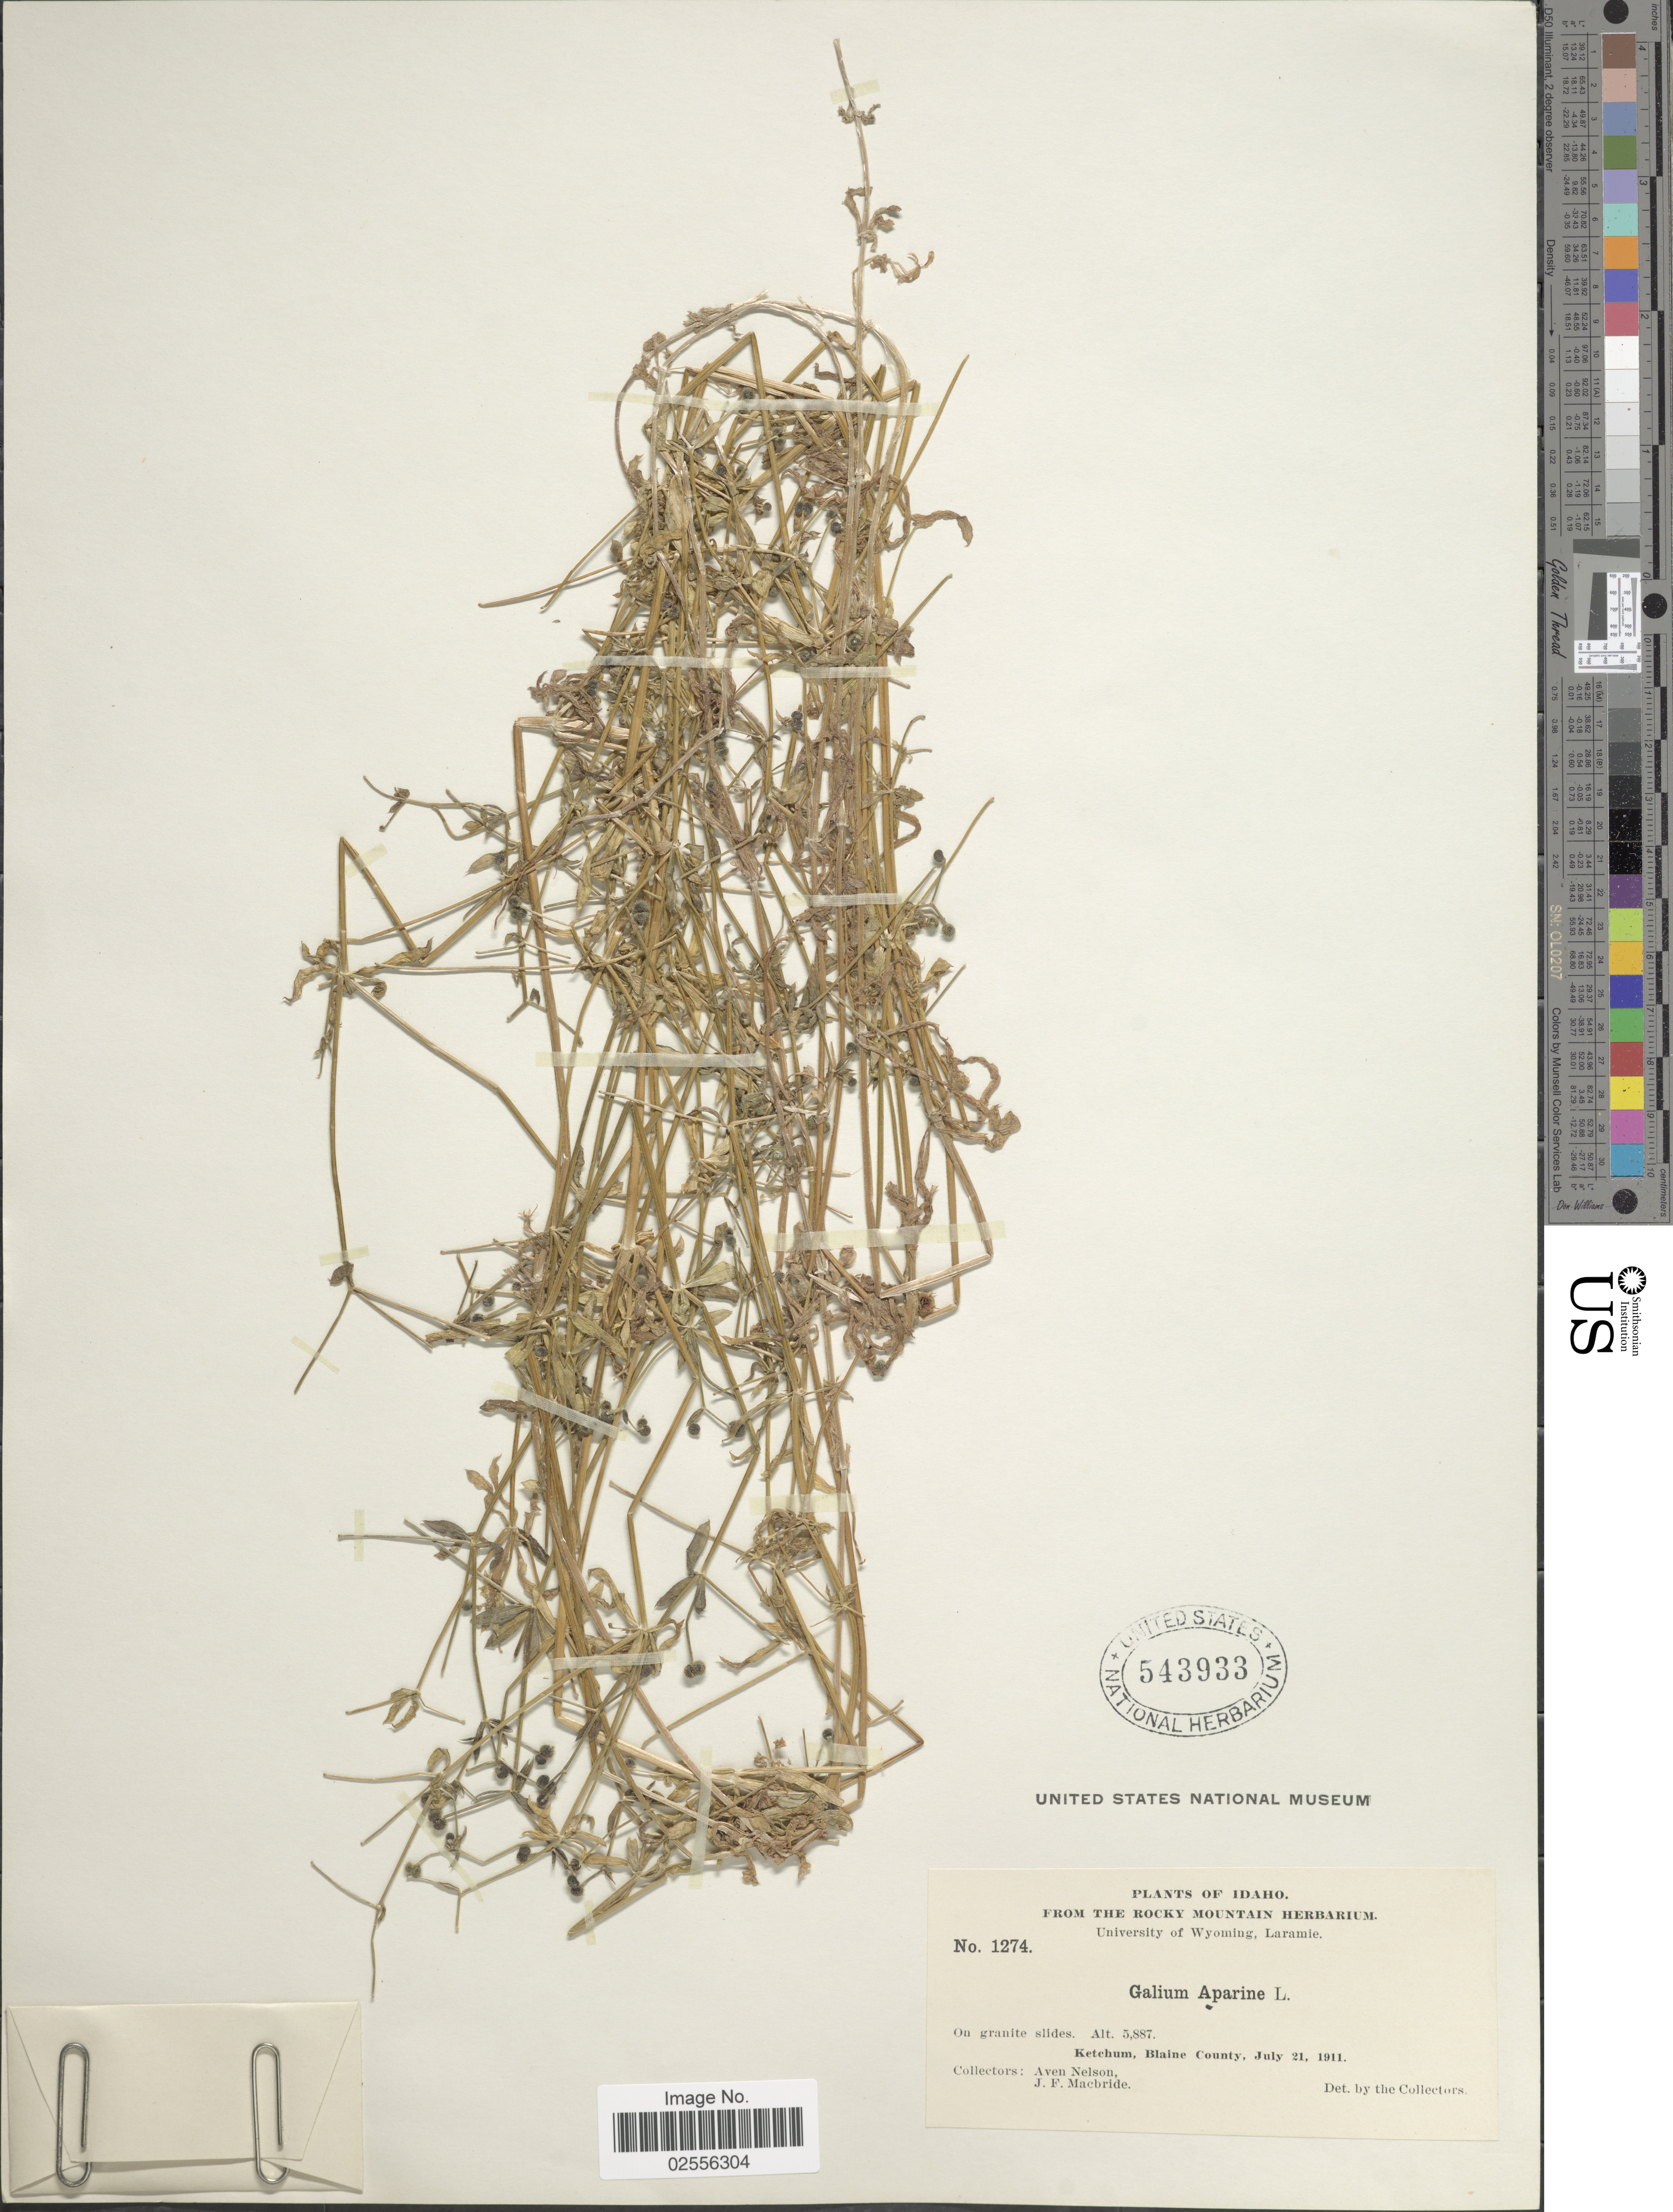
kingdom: Plantae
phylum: Tracheophyta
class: Magnoliopsida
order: Gentianales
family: Rubiaceae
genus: Galium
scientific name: Galium aparine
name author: L.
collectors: A. Nelson & J. F. Macbride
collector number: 1274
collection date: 1911-07-21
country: United States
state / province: Idaho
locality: Ketchum, Blaine County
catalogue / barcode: US 543933